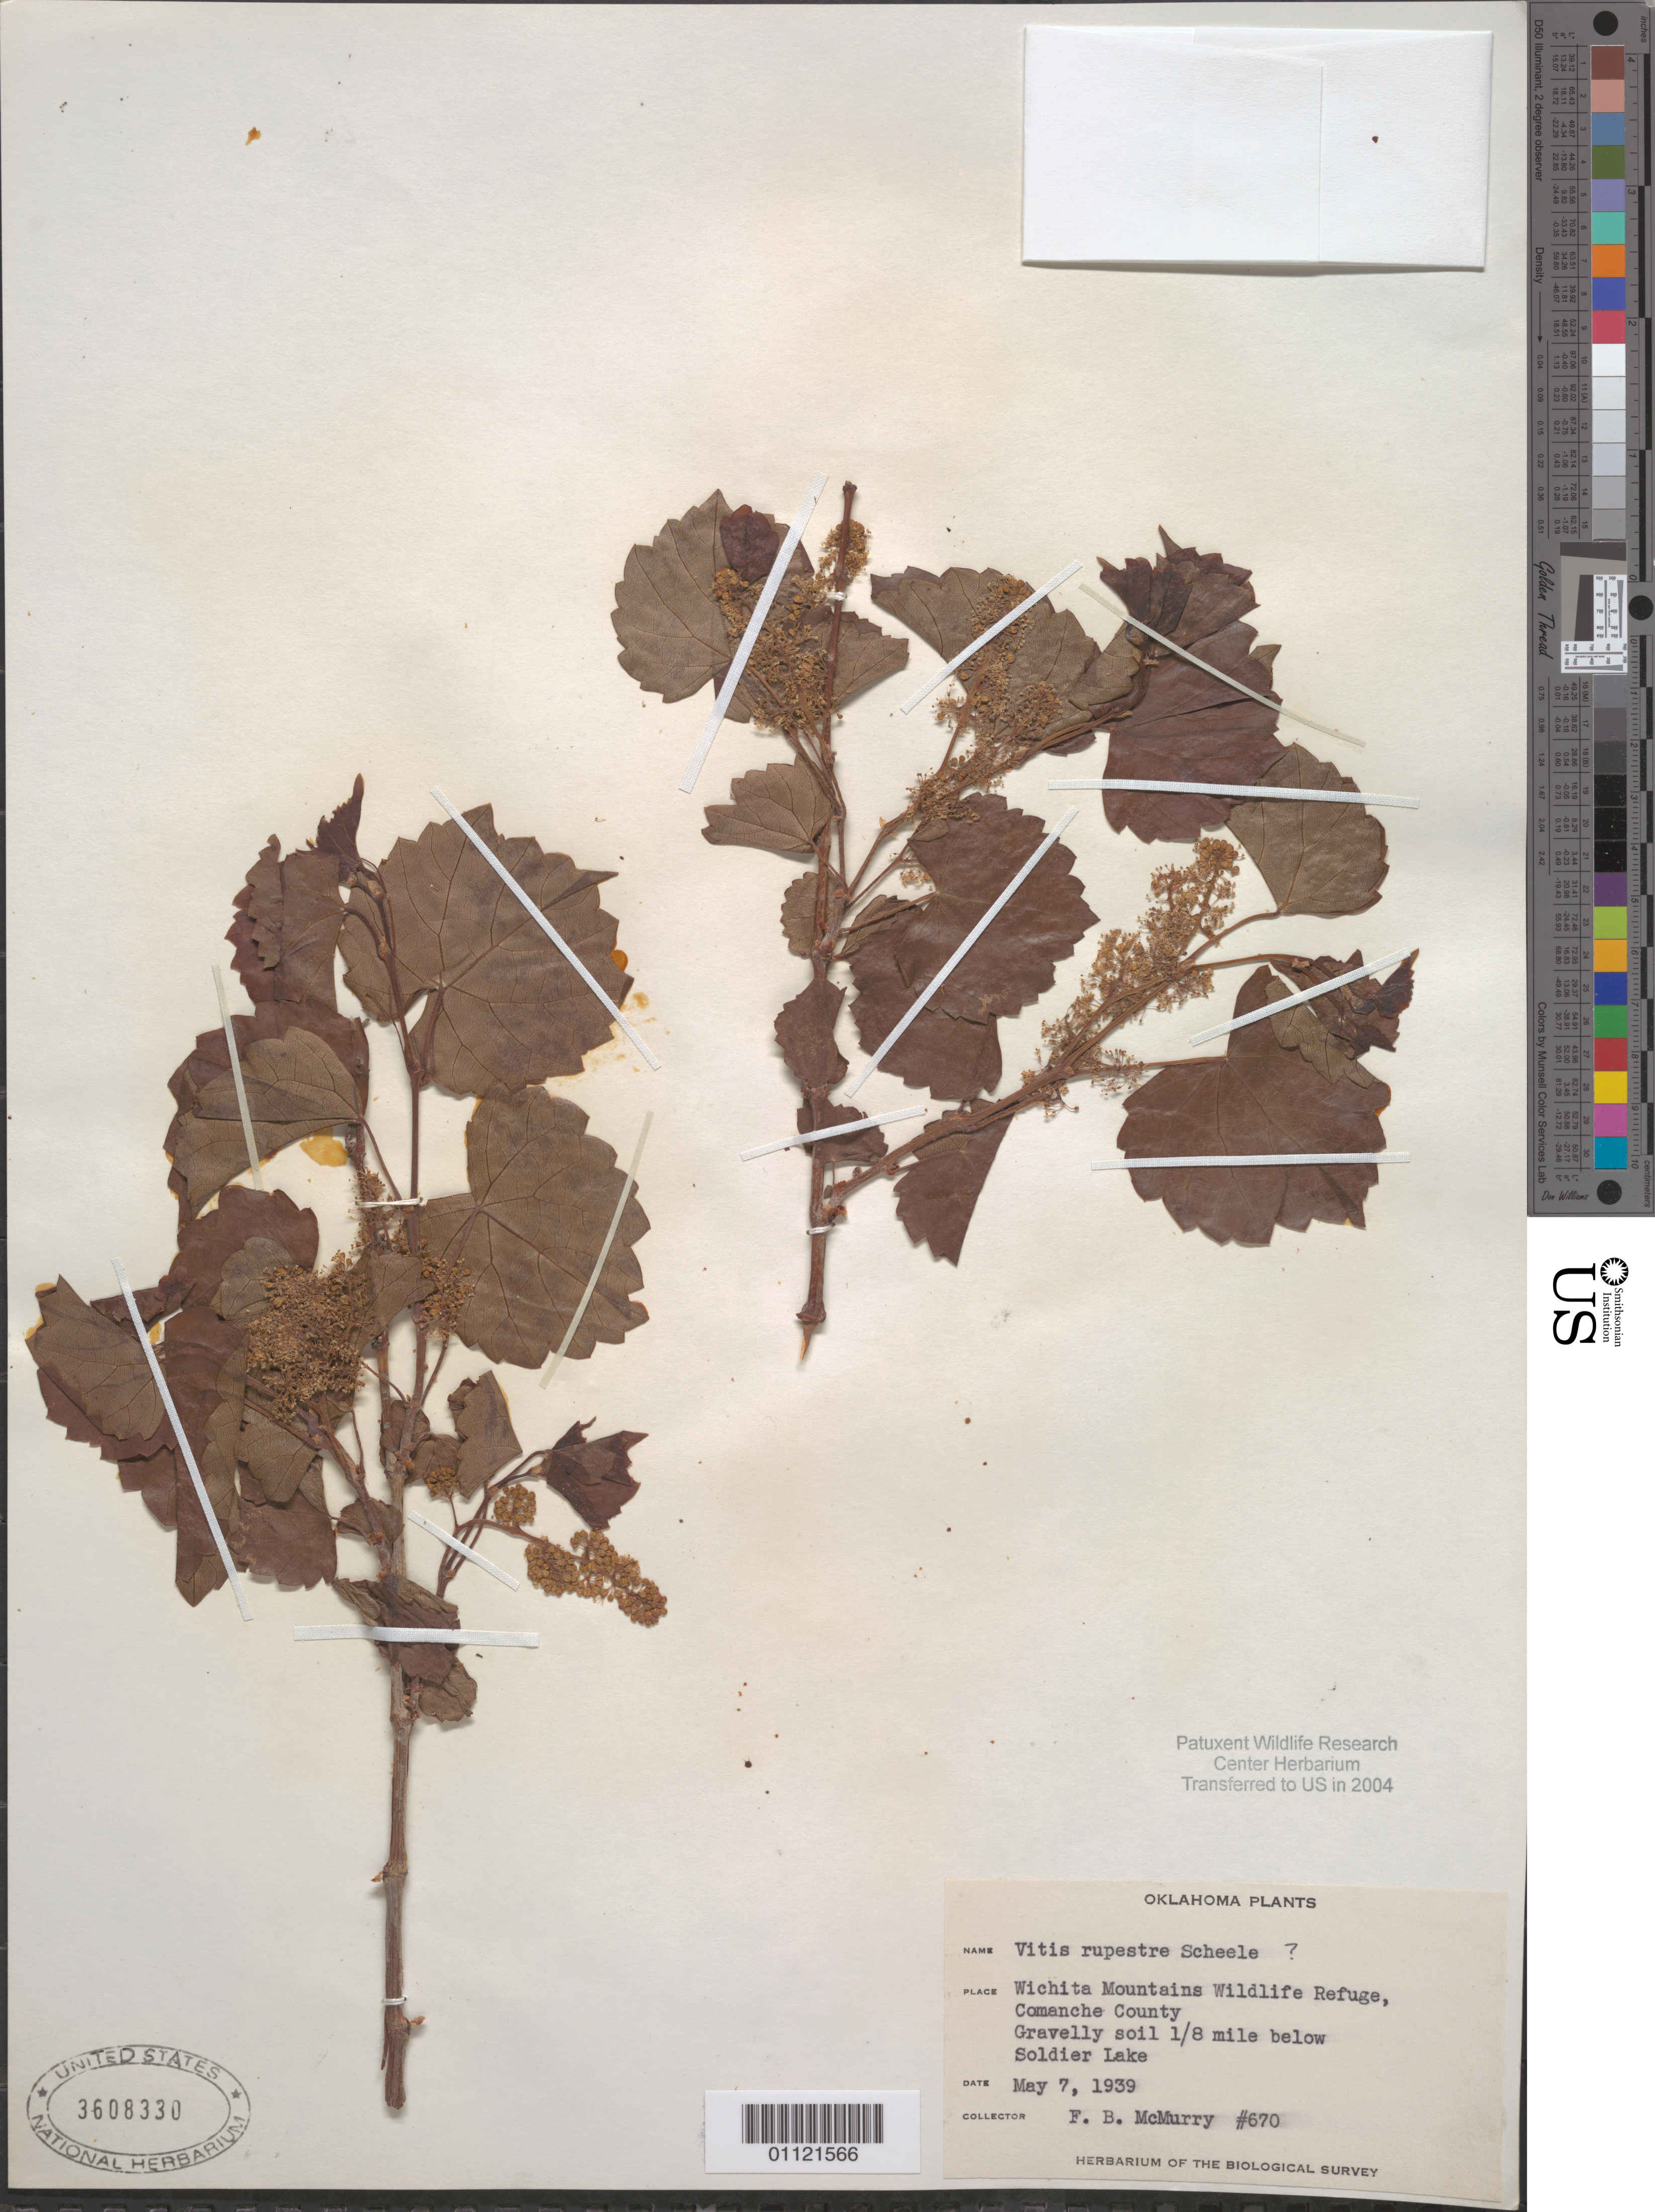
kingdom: Plantae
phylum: Tracheophyta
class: Magnoliopsida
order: Vitales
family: Vitaceae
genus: Vitis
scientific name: Vitis rupestris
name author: Scheele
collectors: F. B. McMurry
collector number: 670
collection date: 1939-05-07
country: United States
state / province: Oklahoma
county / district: Comanche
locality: Wichita Mountains Wildlife Refuge, Gravelly soil 1/8 mile below Soldier Lake.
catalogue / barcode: US 3608330